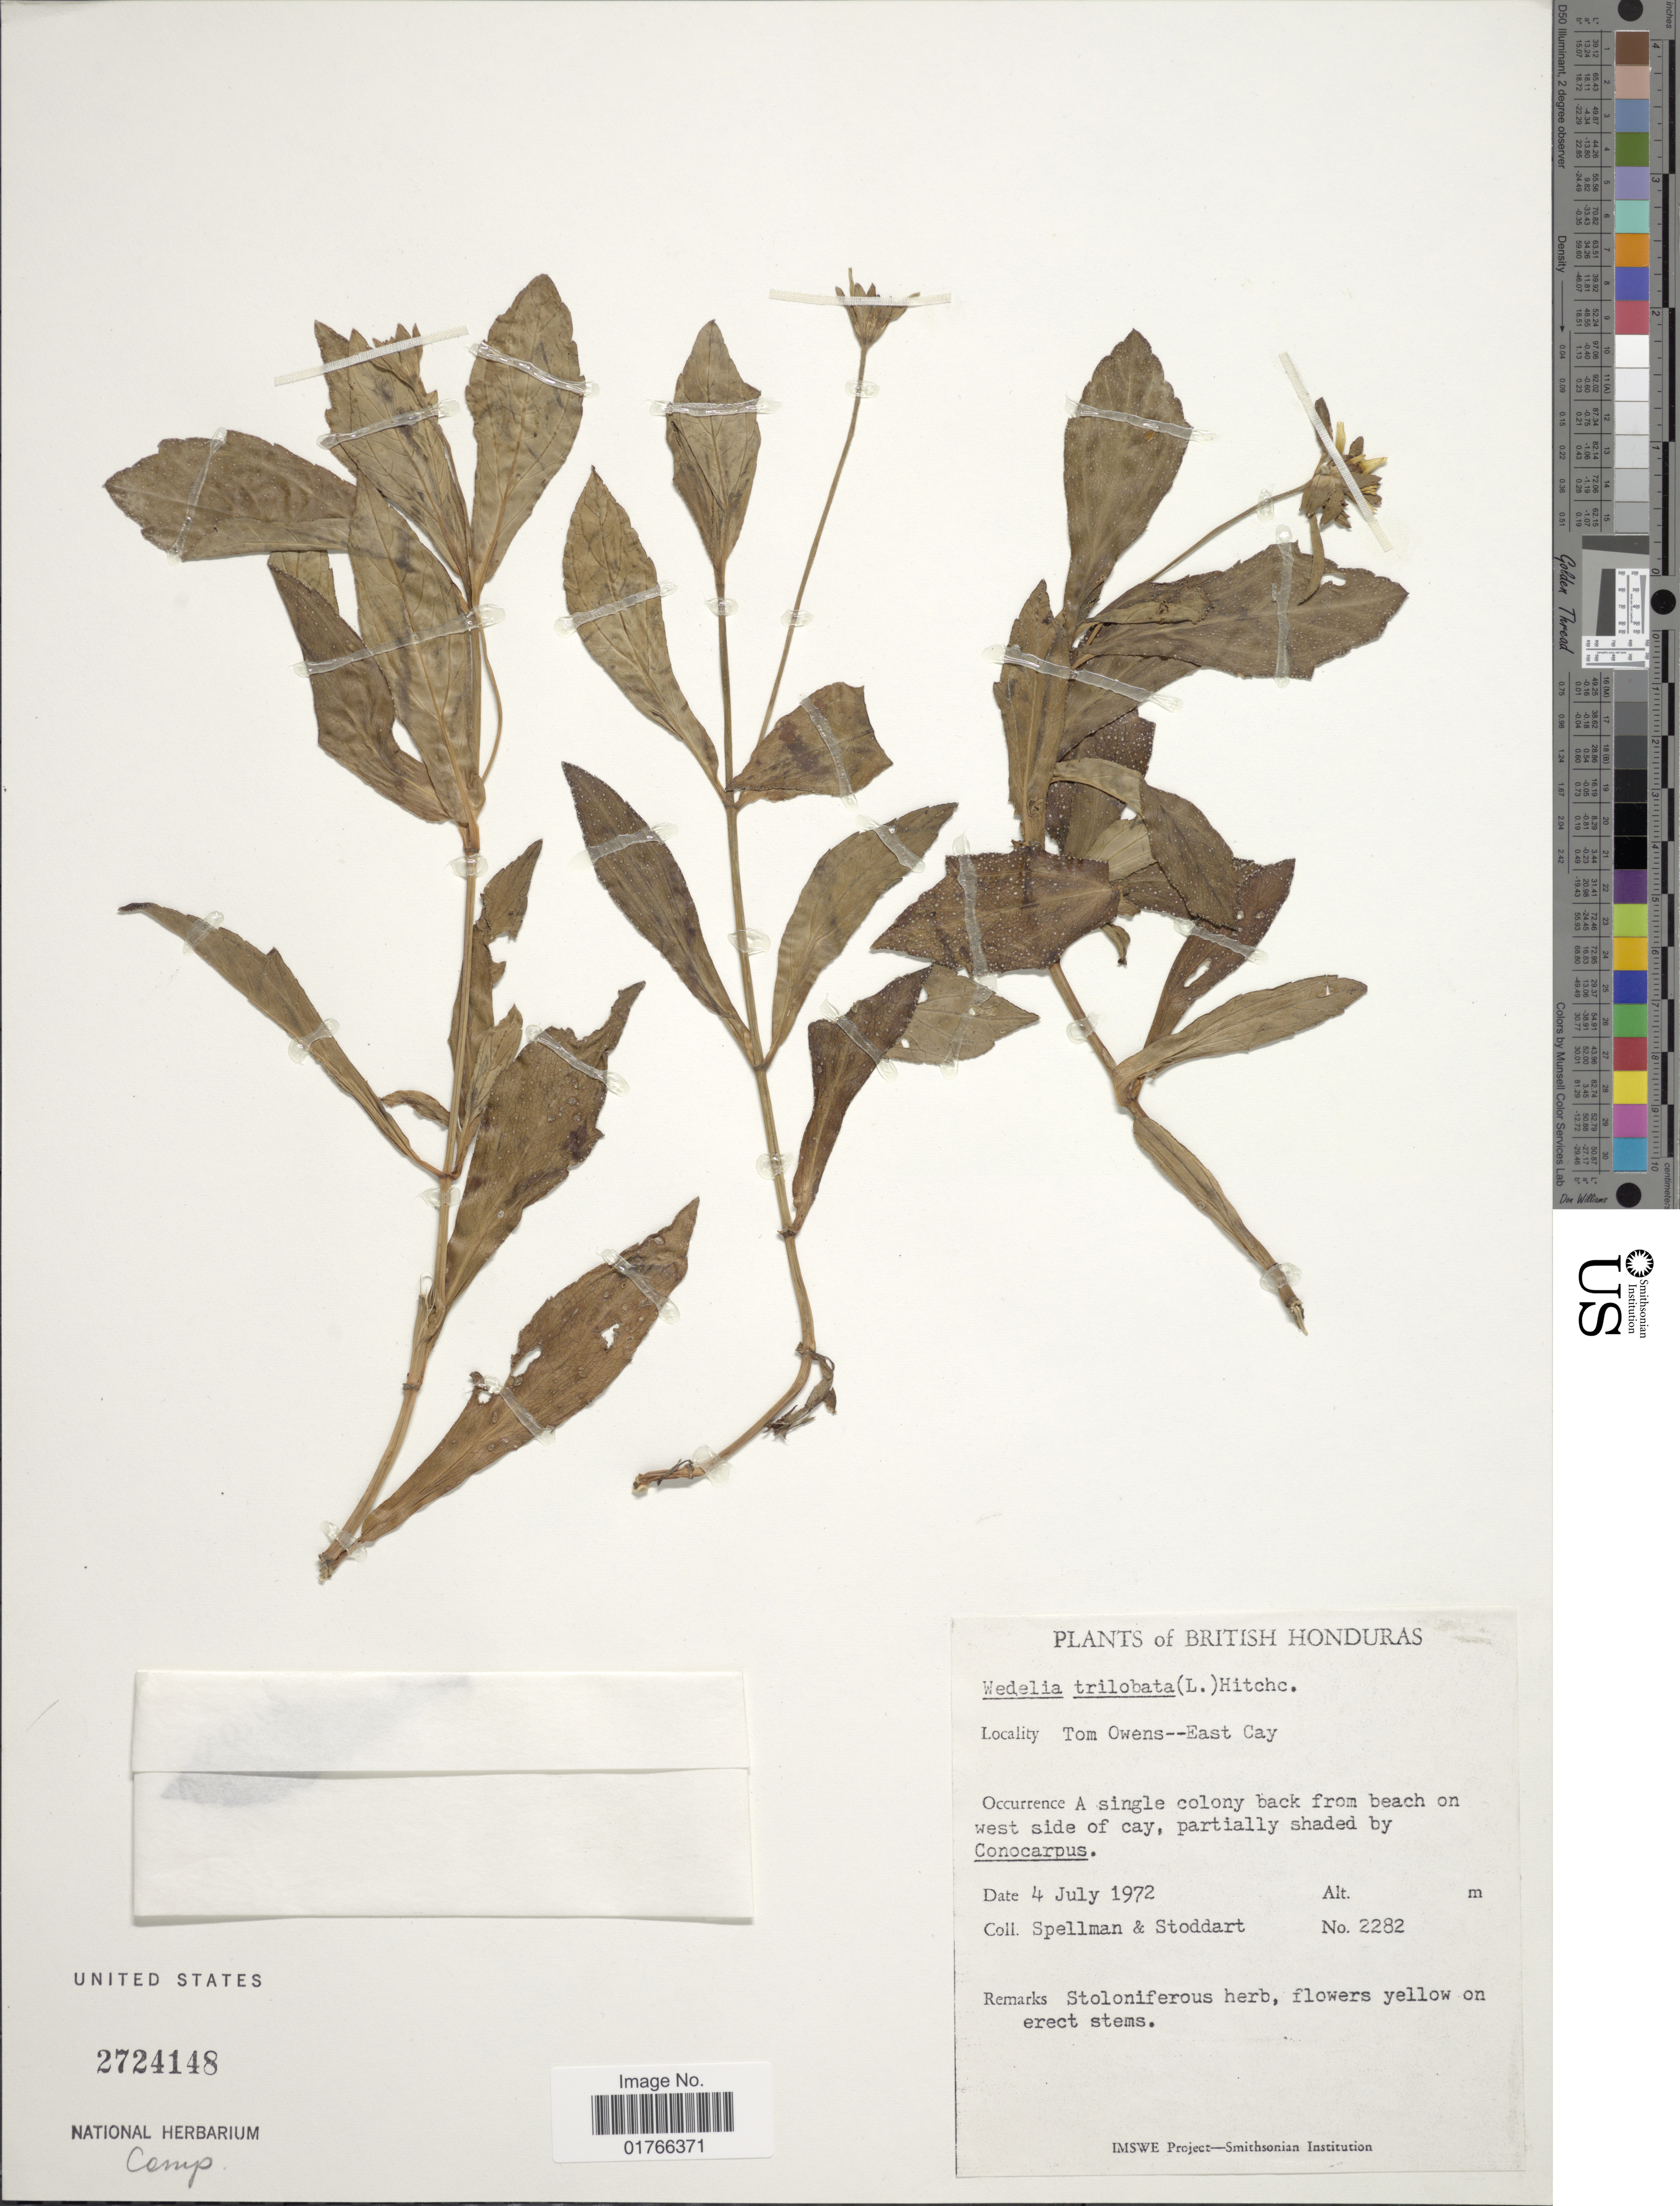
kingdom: Plantae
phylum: Tracheophyta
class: Magnoliopsida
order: Asterales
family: Asteraceae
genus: Sphagneticola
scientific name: Sphagneticola trilobata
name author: (L.) Pruski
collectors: Spellman, -- & -. Stoddart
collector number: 2282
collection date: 1972-07-04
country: Belize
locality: British Honduras, Tom Owens-East Cay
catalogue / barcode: US 2724148